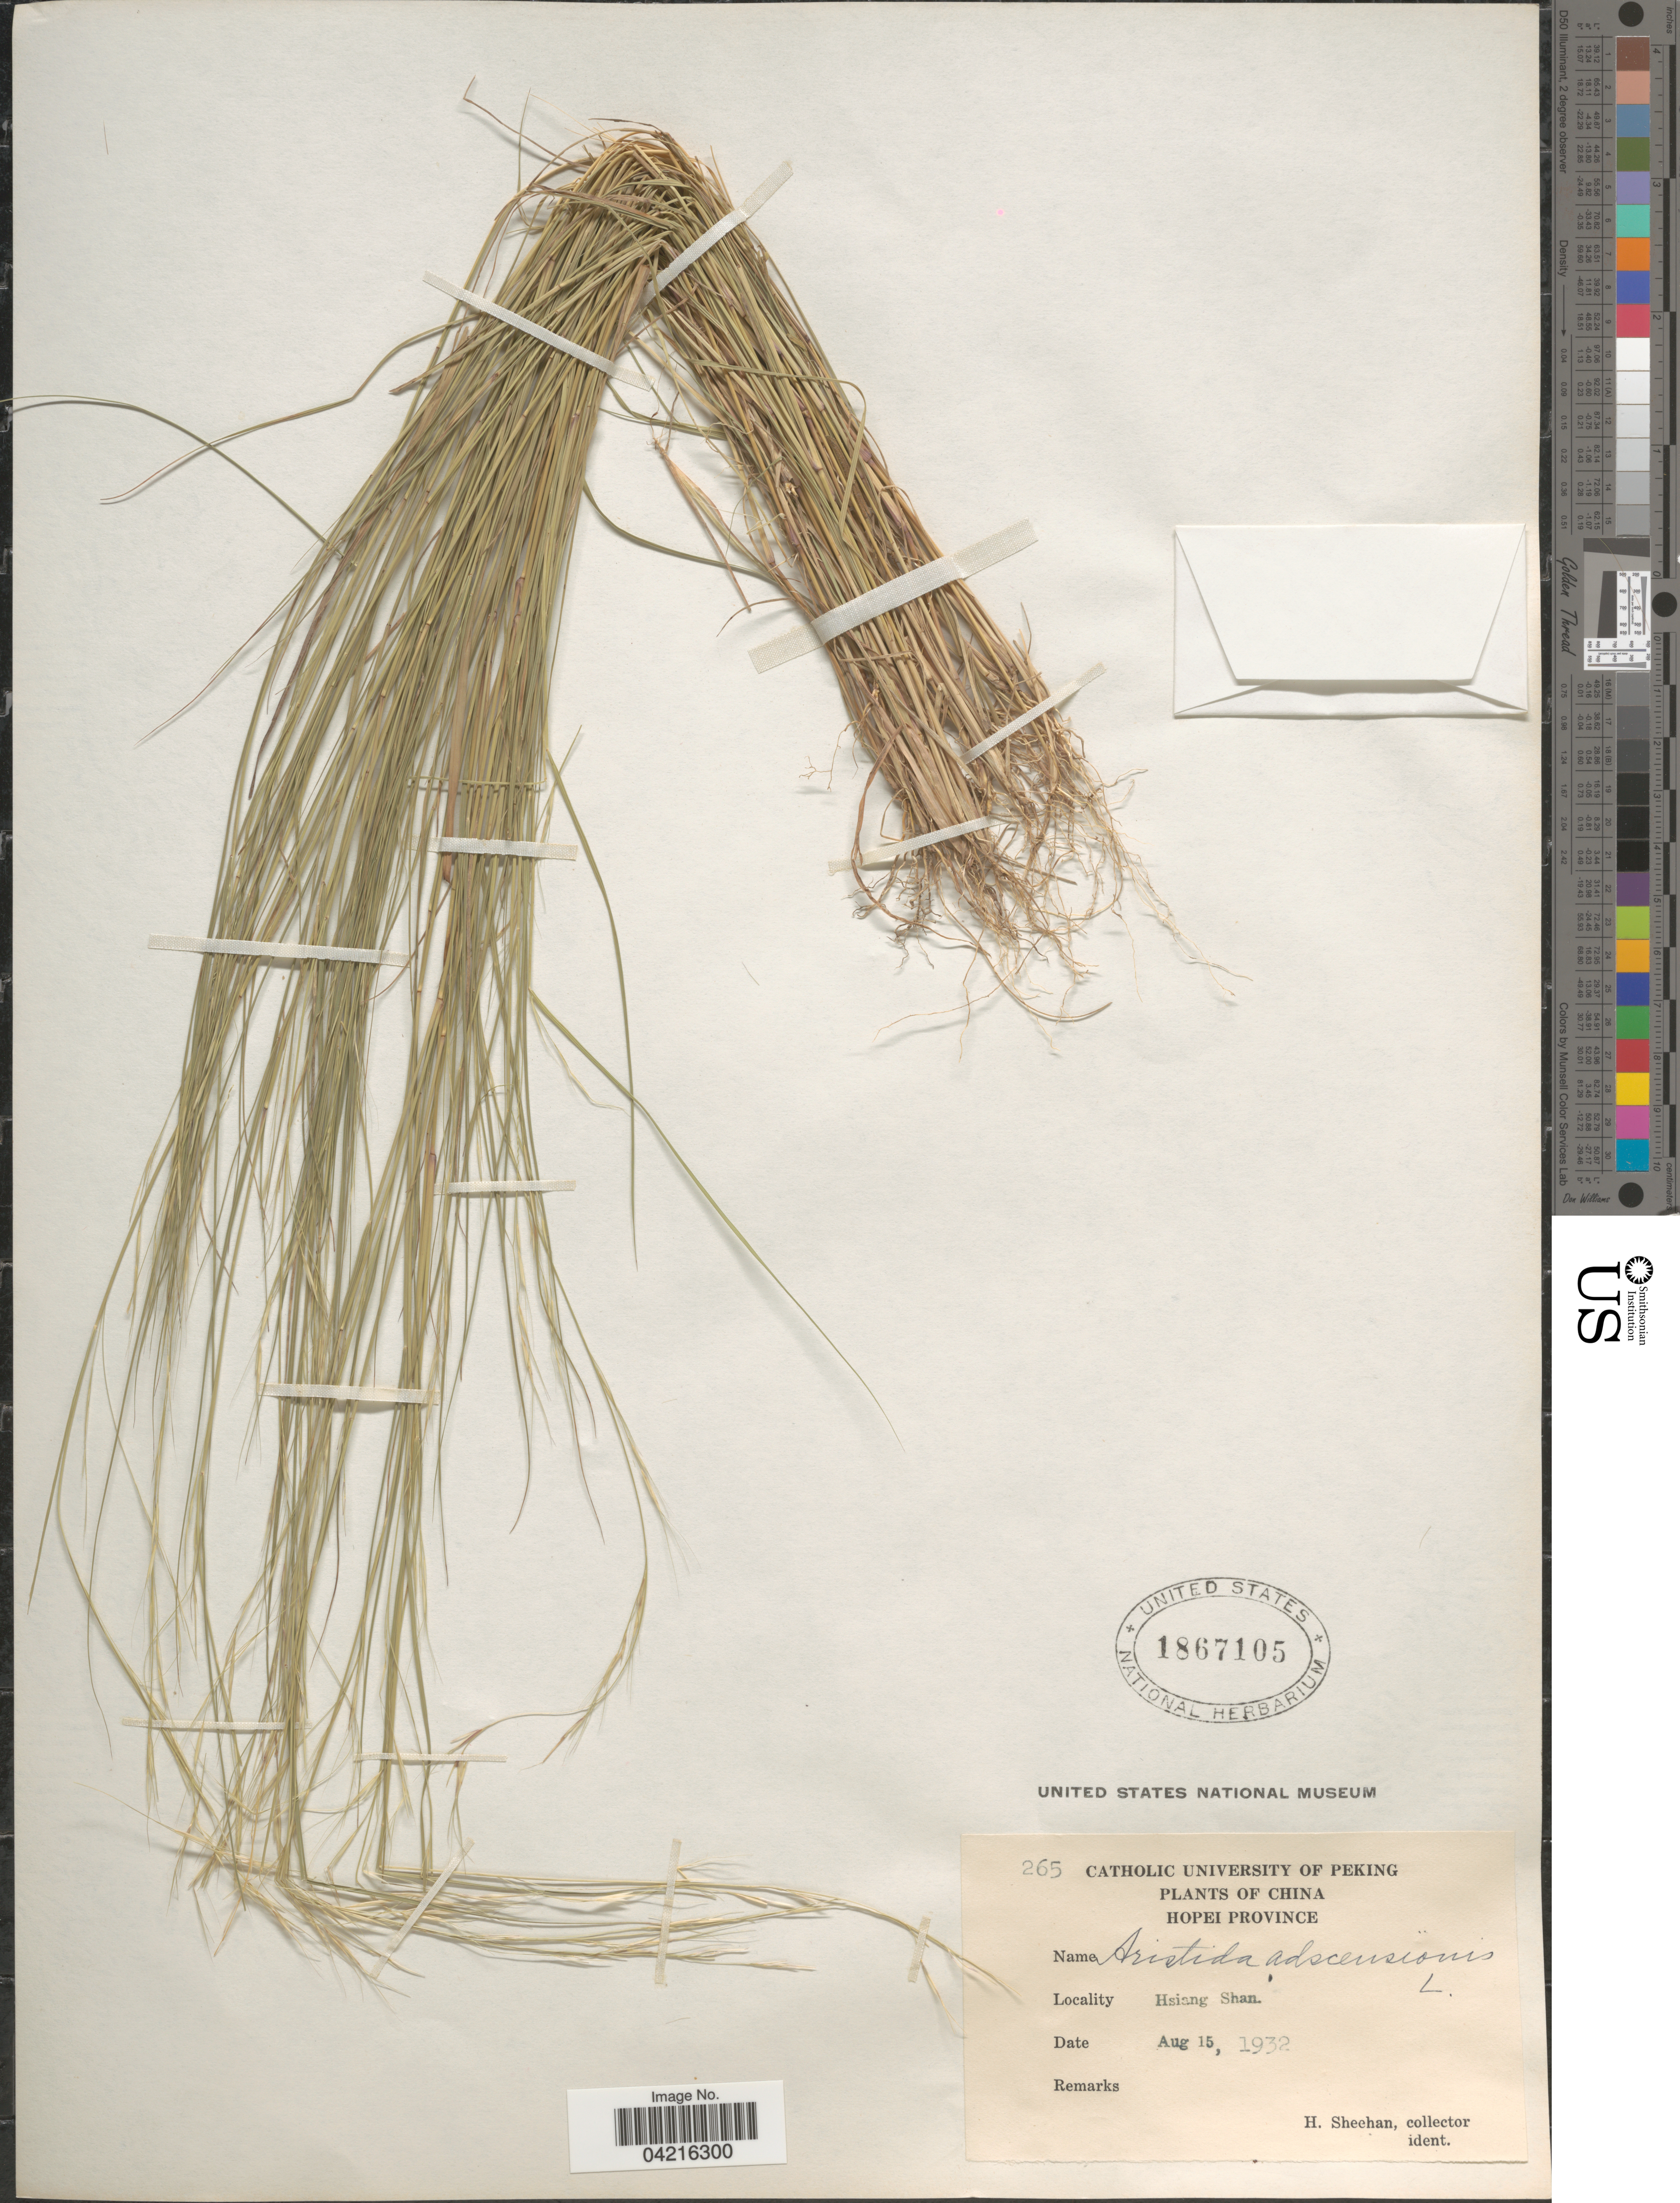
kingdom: Plantae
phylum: Tracheophyta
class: Liliopsida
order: Poales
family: Poaceae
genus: Aristida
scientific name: Aristida adscensionis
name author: L.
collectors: H. Sheehan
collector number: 265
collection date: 1932-08-15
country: China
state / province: Hebei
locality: Hopei Province. Hsiang Shan.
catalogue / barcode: US 1867105